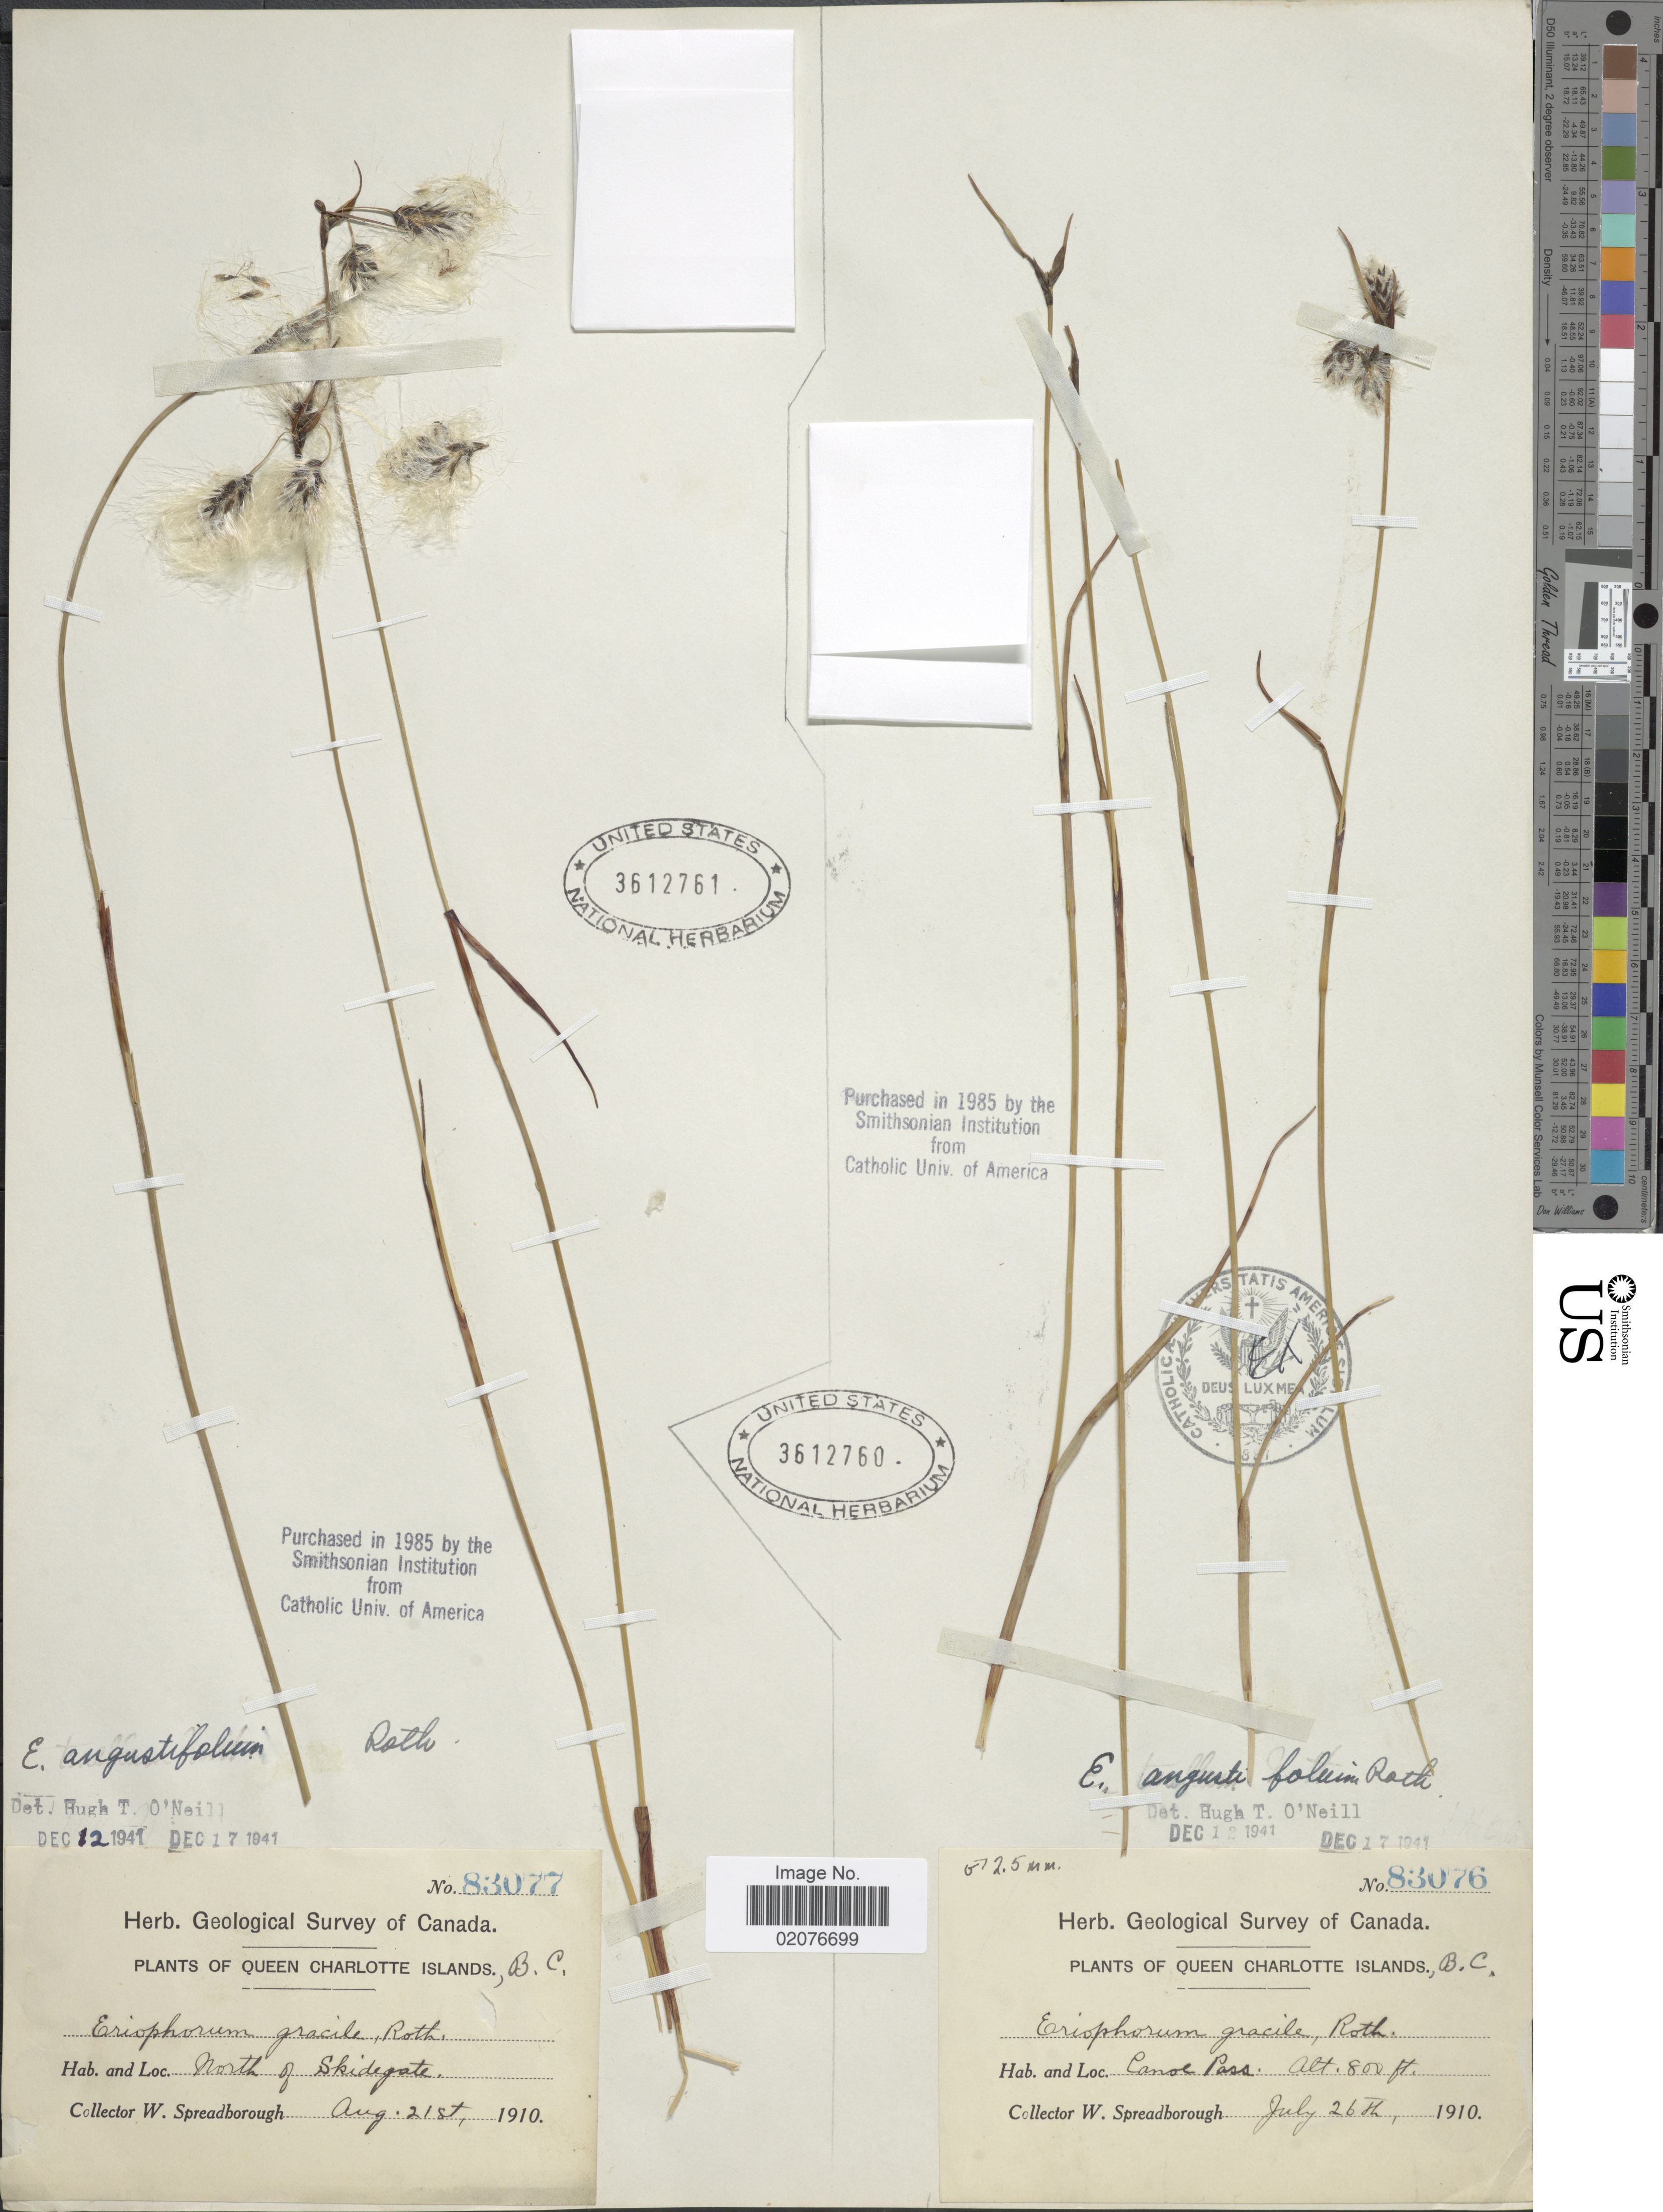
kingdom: Plantae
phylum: Tracheophyta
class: Liliopsida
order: Poales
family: Cyperaceae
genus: Eriophorum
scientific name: Eriophorum angustifolium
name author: Honck.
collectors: W. Spreadborough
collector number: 83077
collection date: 1910-08-21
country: Canada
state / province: British Columbia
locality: Queen Charlotte Islands, North of Skidegate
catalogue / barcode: US 3612761